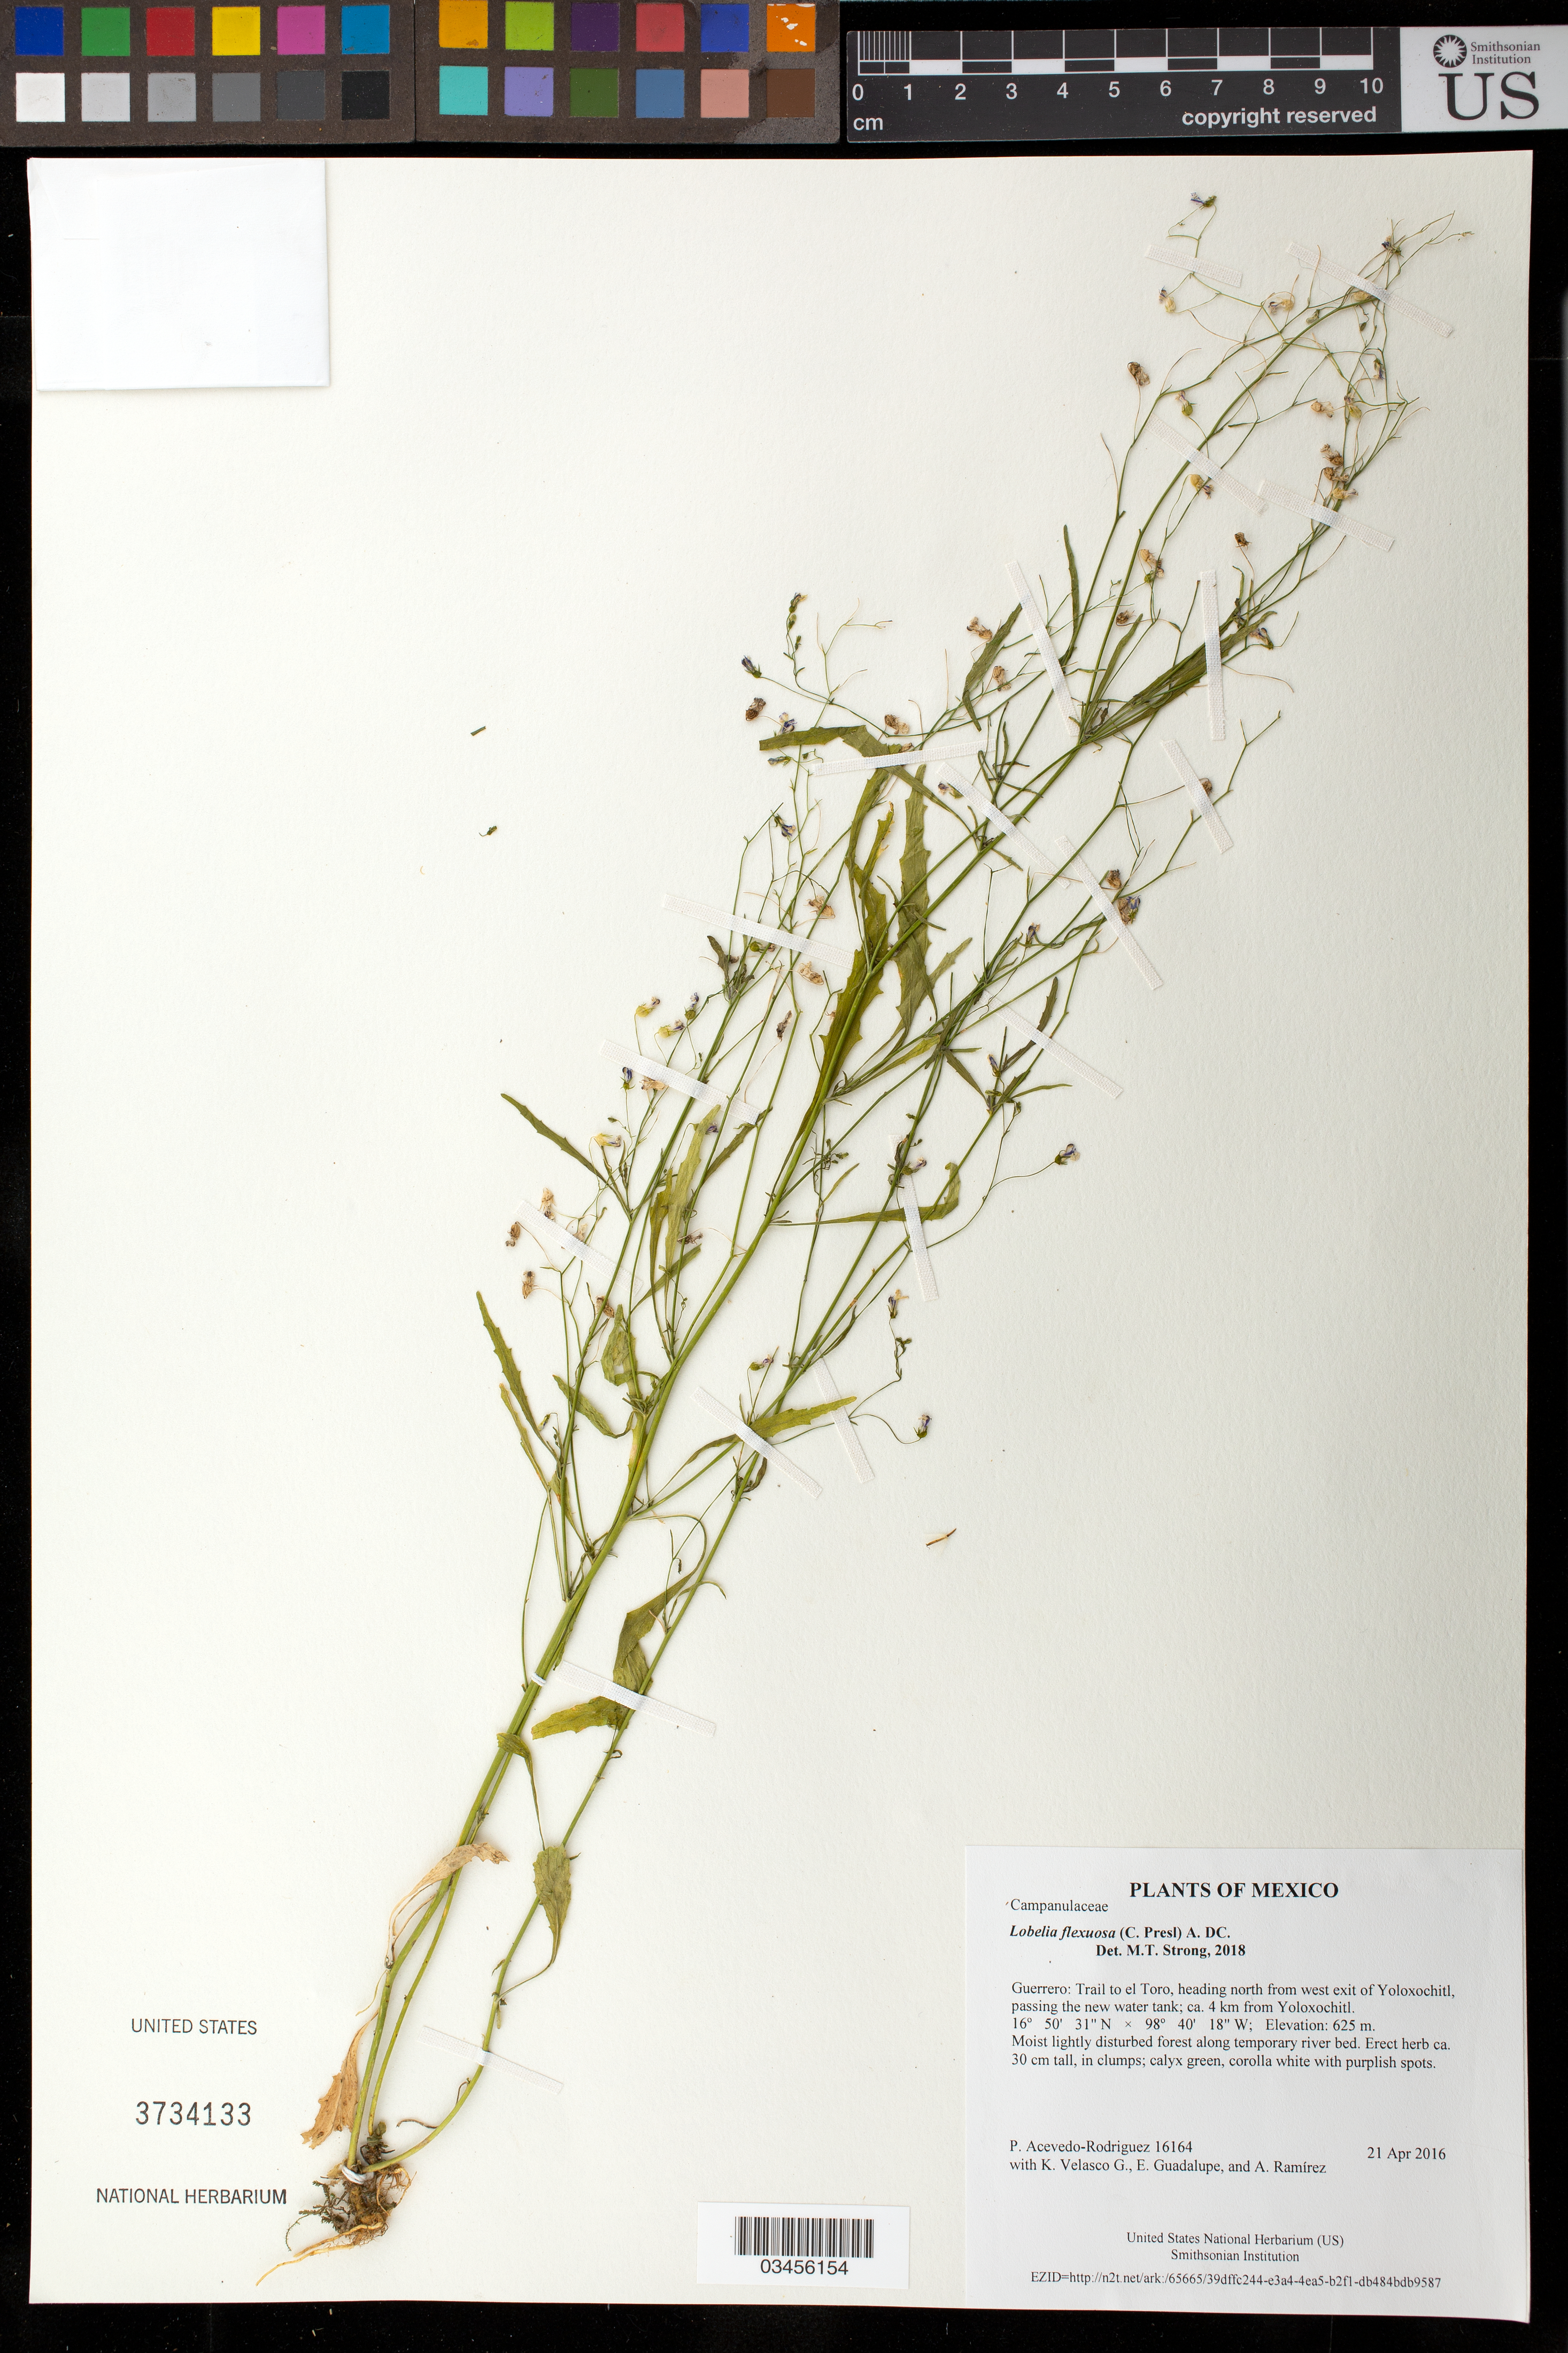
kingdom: Plantae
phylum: Tracheophyta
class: Magnoliopsida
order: Asterales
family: Campanulaceae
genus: Lobelia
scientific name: Lobelia flexuosa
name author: (C. Presl) A. DC.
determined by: Strong, Mark T., (BOT), Smithsonian Institution - National Museum of Natural History (UNITED STATES)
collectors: P. Acevedo-Rodr., K. Velasco G., E. Guadalupe & A. Ramírez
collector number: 16164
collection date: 2016-04-21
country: Mexico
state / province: Guerrero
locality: Trail to el Toro, heading north from west exit of Yoloxochitl, passing the new water tank; ca. 4 km from Yoloxochitl.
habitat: Moist lightly disturbed forest along temporary river bed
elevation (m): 625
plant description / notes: US, NY, MO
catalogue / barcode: US 3734133